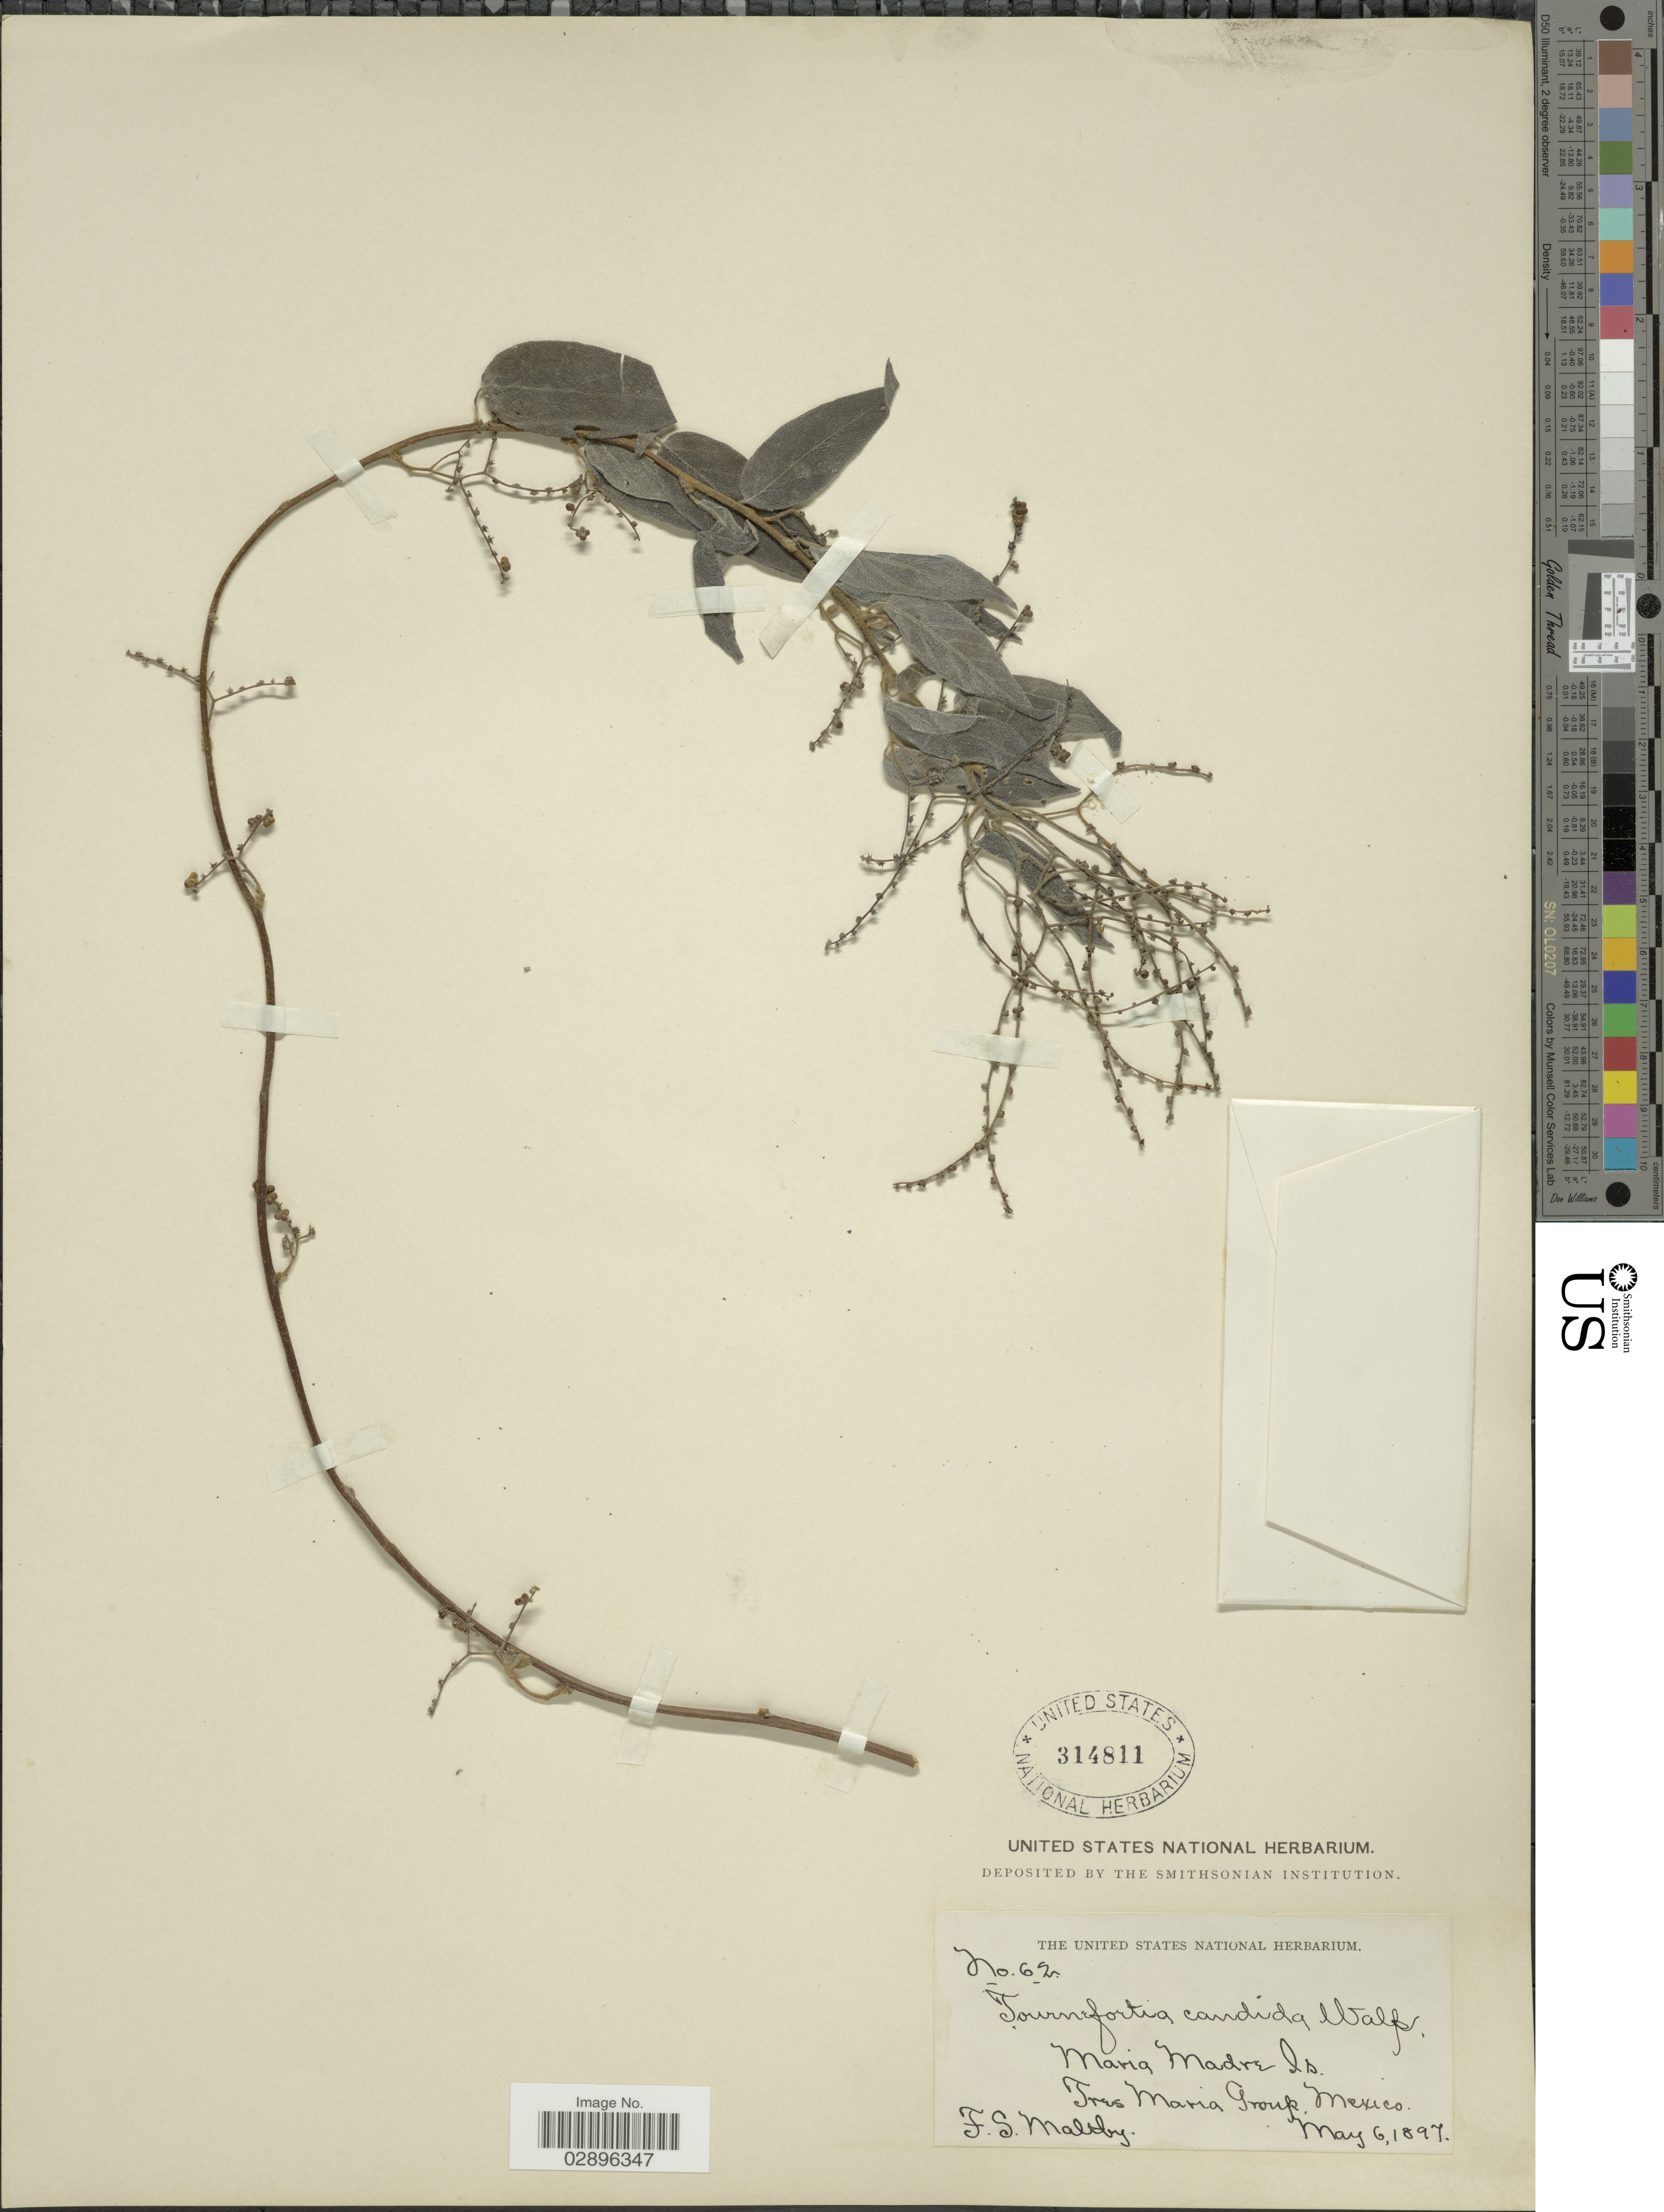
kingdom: Plantae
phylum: Tracheophyta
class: Magnoliopsida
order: Boraginales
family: Heliotropiaceae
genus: Tournefortia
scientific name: Tournefortia candida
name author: (M. Martens & Galeotti) Walp.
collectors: F. S. Maltby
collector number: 62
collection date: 1897-05-06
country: Mexico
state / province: Nayarit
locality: Maria Madre Is. Tres Maria Group.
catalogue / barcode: US 314811